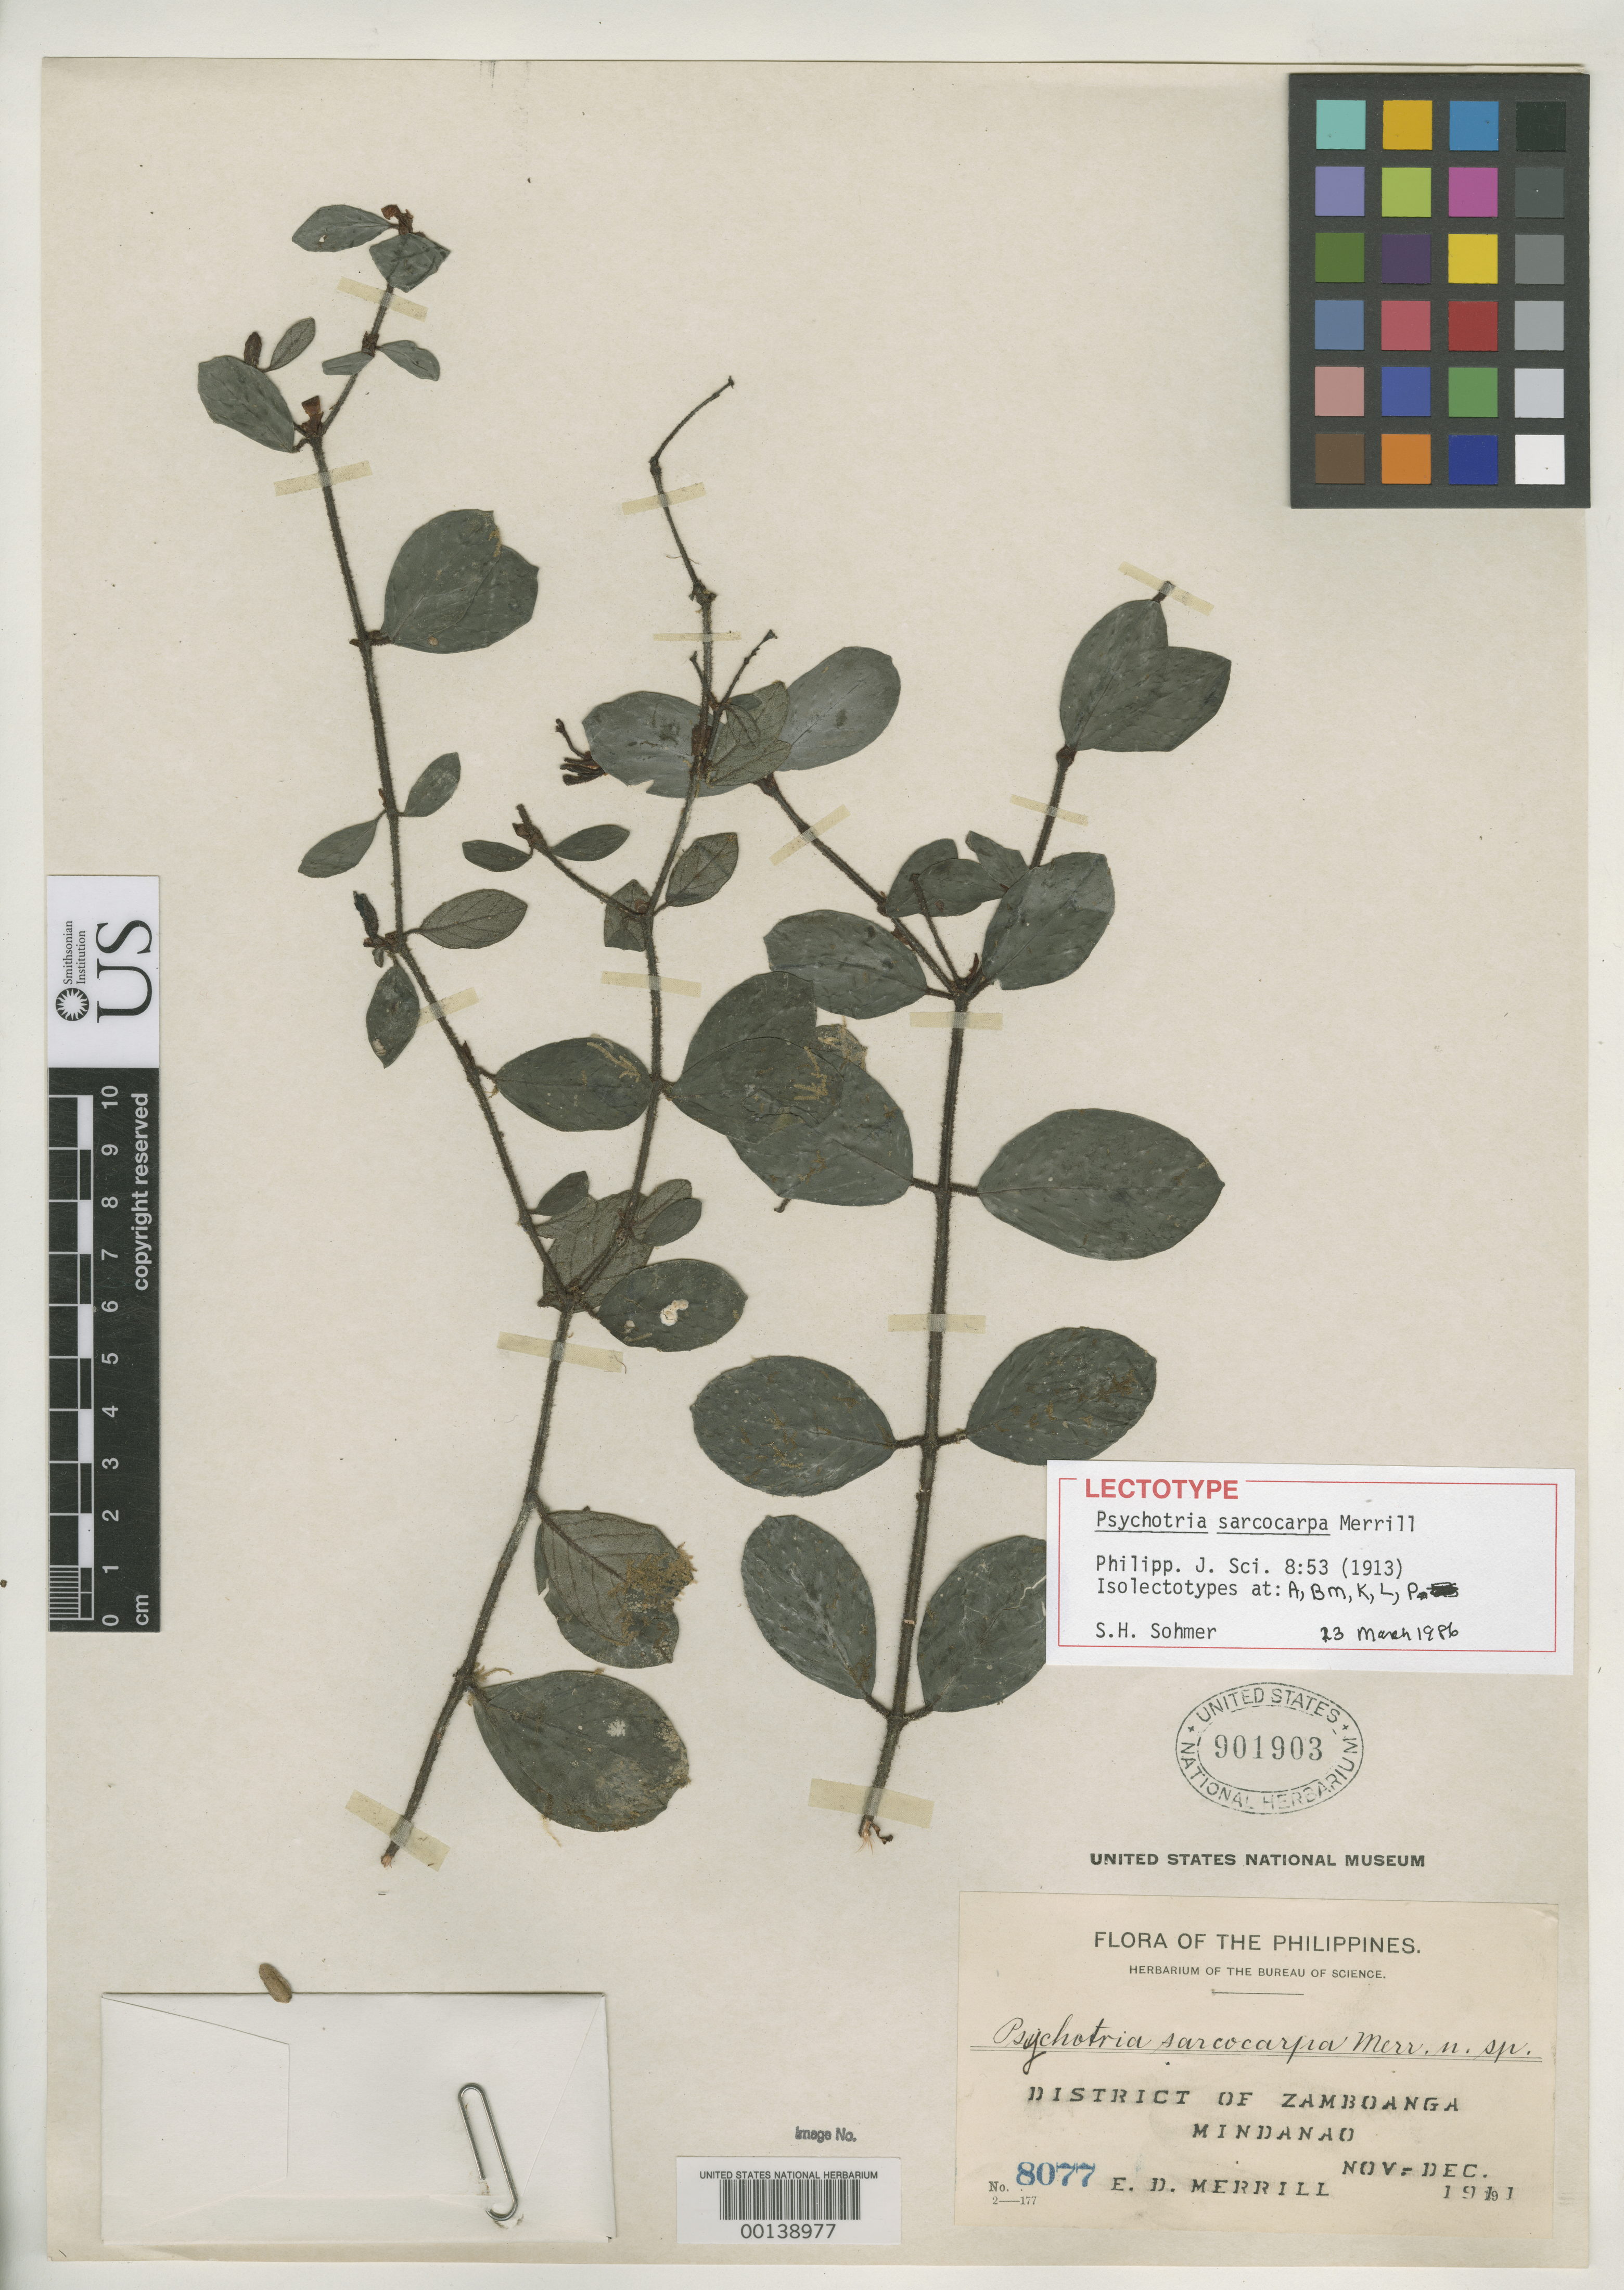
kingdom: Plantae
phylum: Tracheophyta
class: Magnoliopsida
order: Gentianales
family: Rubiaceae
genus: Psychotria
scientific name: Psychotria sarcocarpa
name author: Merr.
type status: Isotype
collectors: E. D. Merrill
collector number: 8077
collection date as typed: Nov 1911 to -- Dec 1911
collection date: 1911-11/1911-12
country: Philippines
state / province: Zamboanga Peninsula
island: Mindanao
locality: Tetuan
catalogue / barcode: US 901903